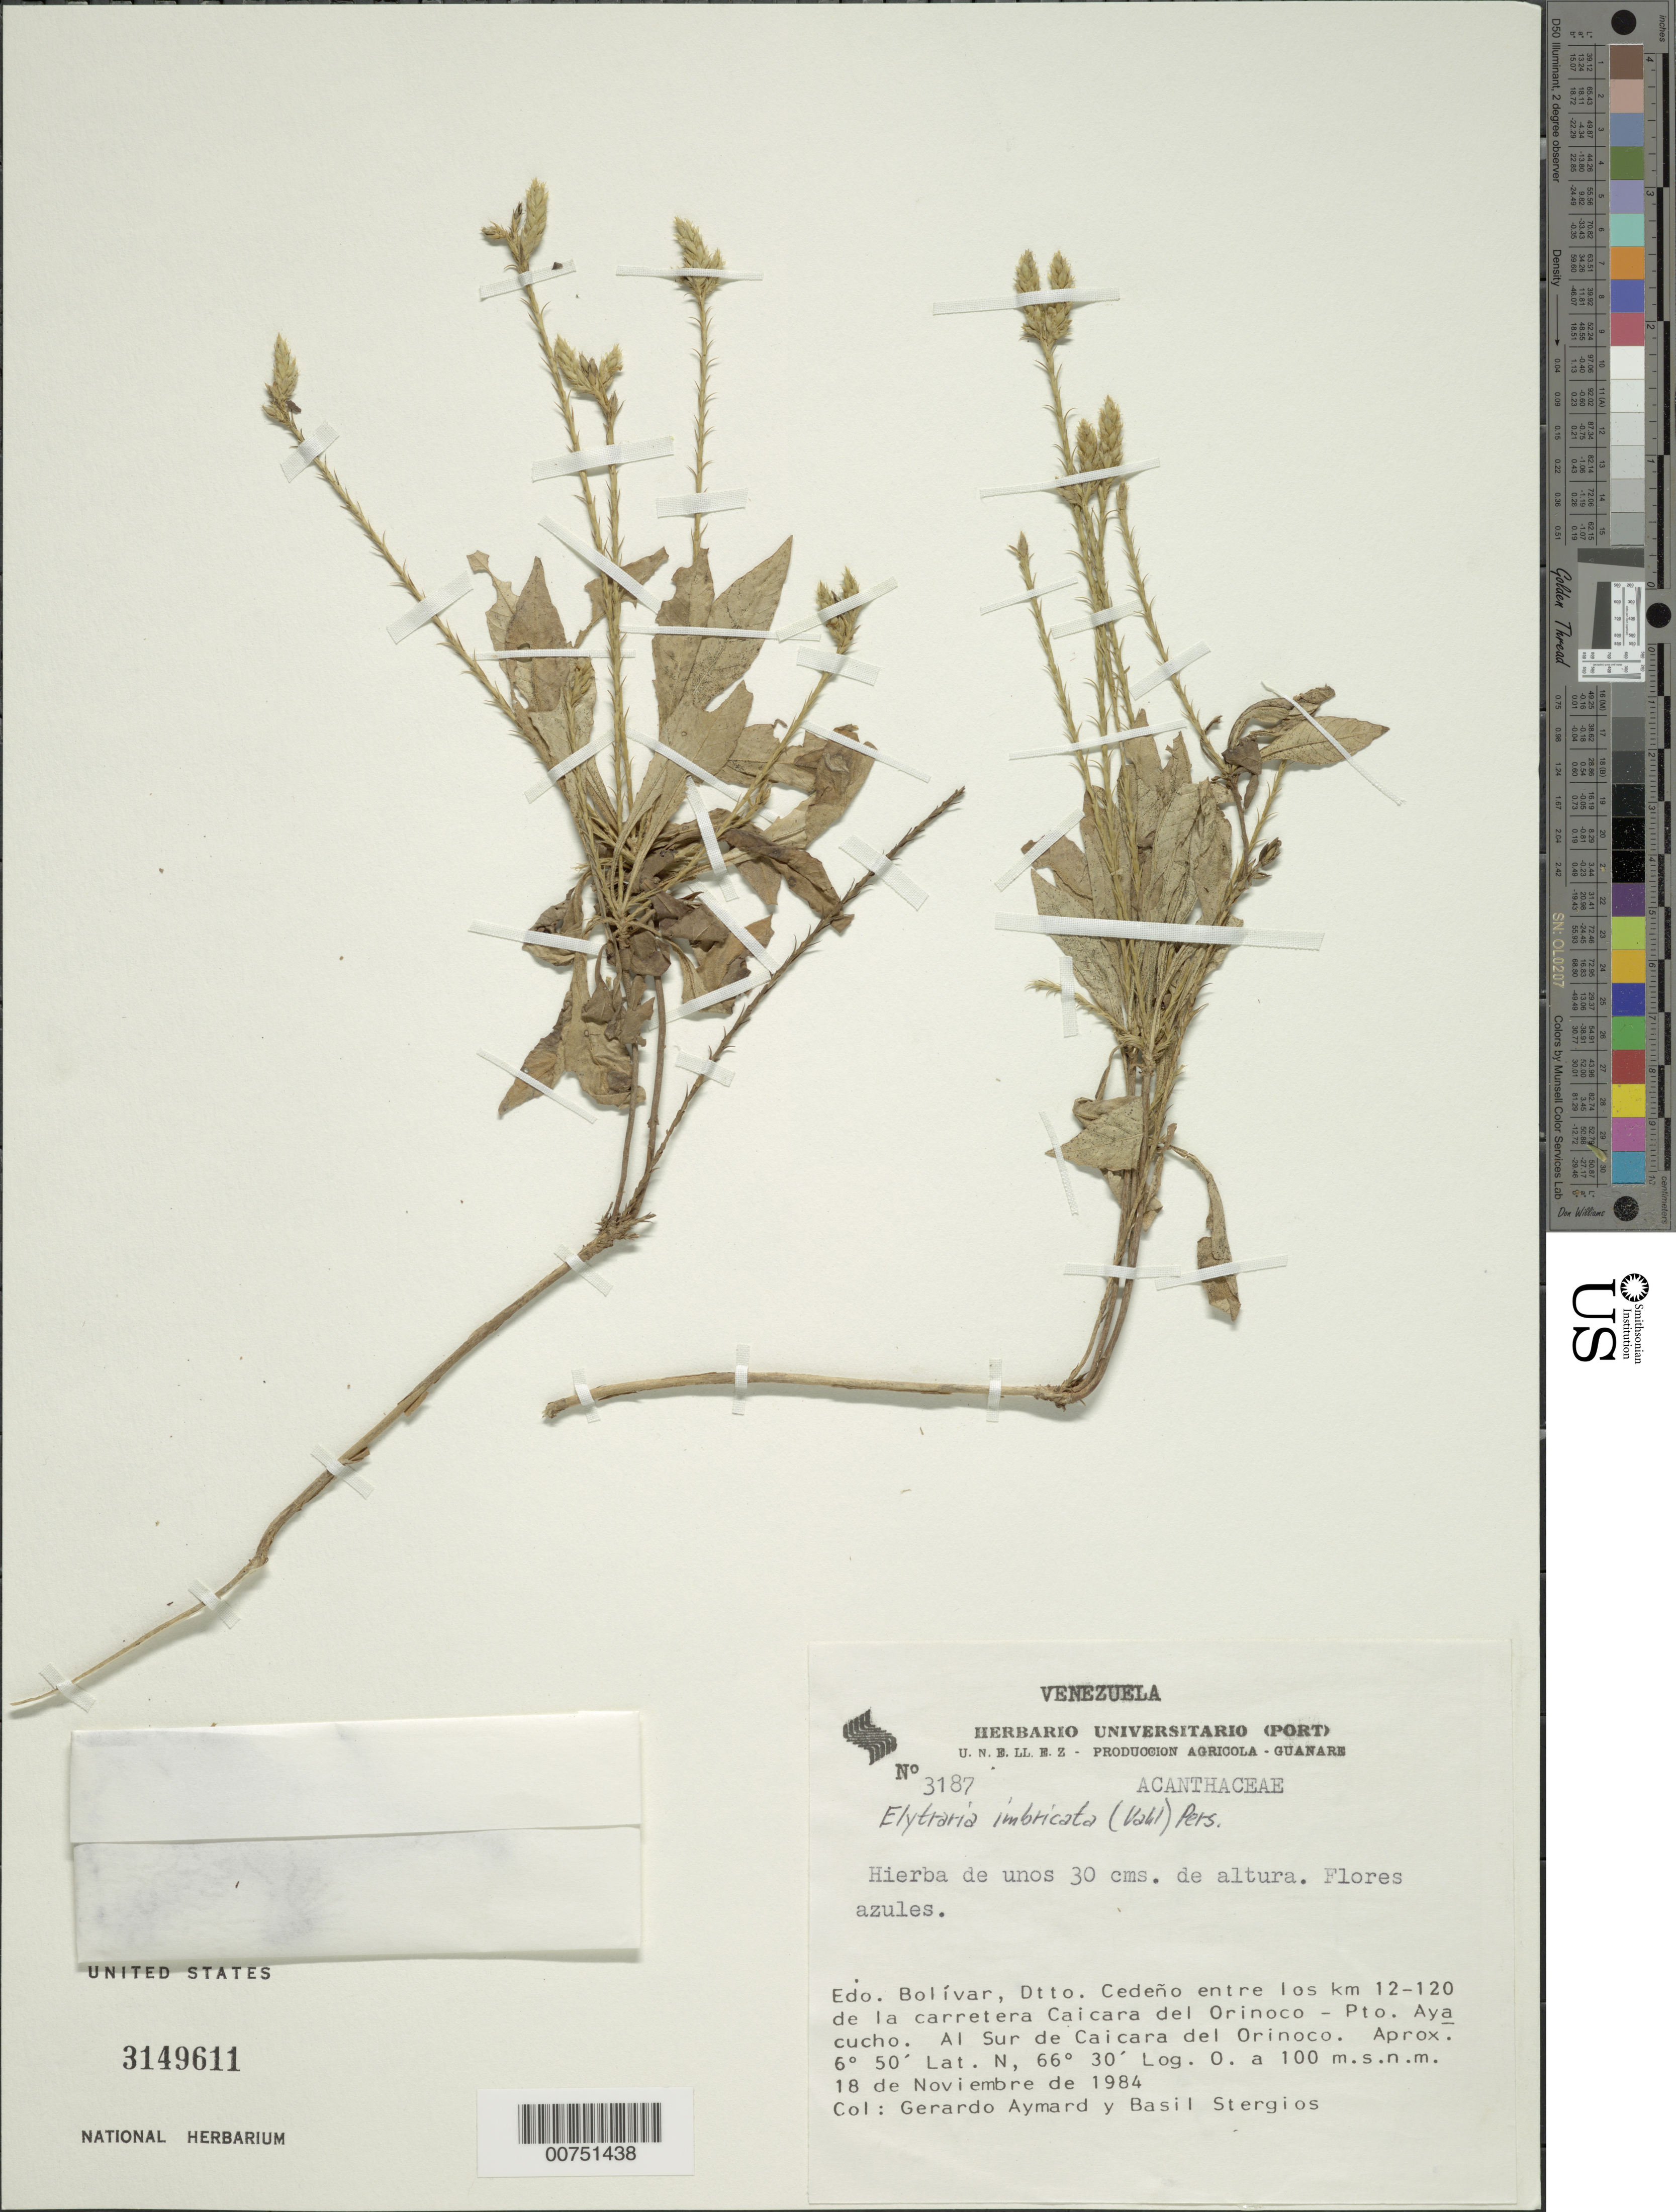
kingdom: Plantae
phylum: Tracheophyta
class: Magnoliopsida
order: Lamiales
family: Acanthaceae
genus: Elytraria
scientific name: Elytraria imbricata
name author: (Vahl) Pers.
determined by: Wasshausen, Dieter C., (BOT), Smithsonian Institution - National Museum of Natural History (UNITED STATES)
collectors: G. A. Aymard & B. G. Stergios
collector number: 3187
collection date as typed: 18-Nov-84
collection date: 1984-11-18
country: Venezuela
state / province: Bolívar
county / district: Cedeño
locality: Caicara del Orinoco - Puerto Ayacucho carretera, km 12-120, S de Caicara del Orinoco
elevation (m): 100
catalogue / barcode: US 3149611